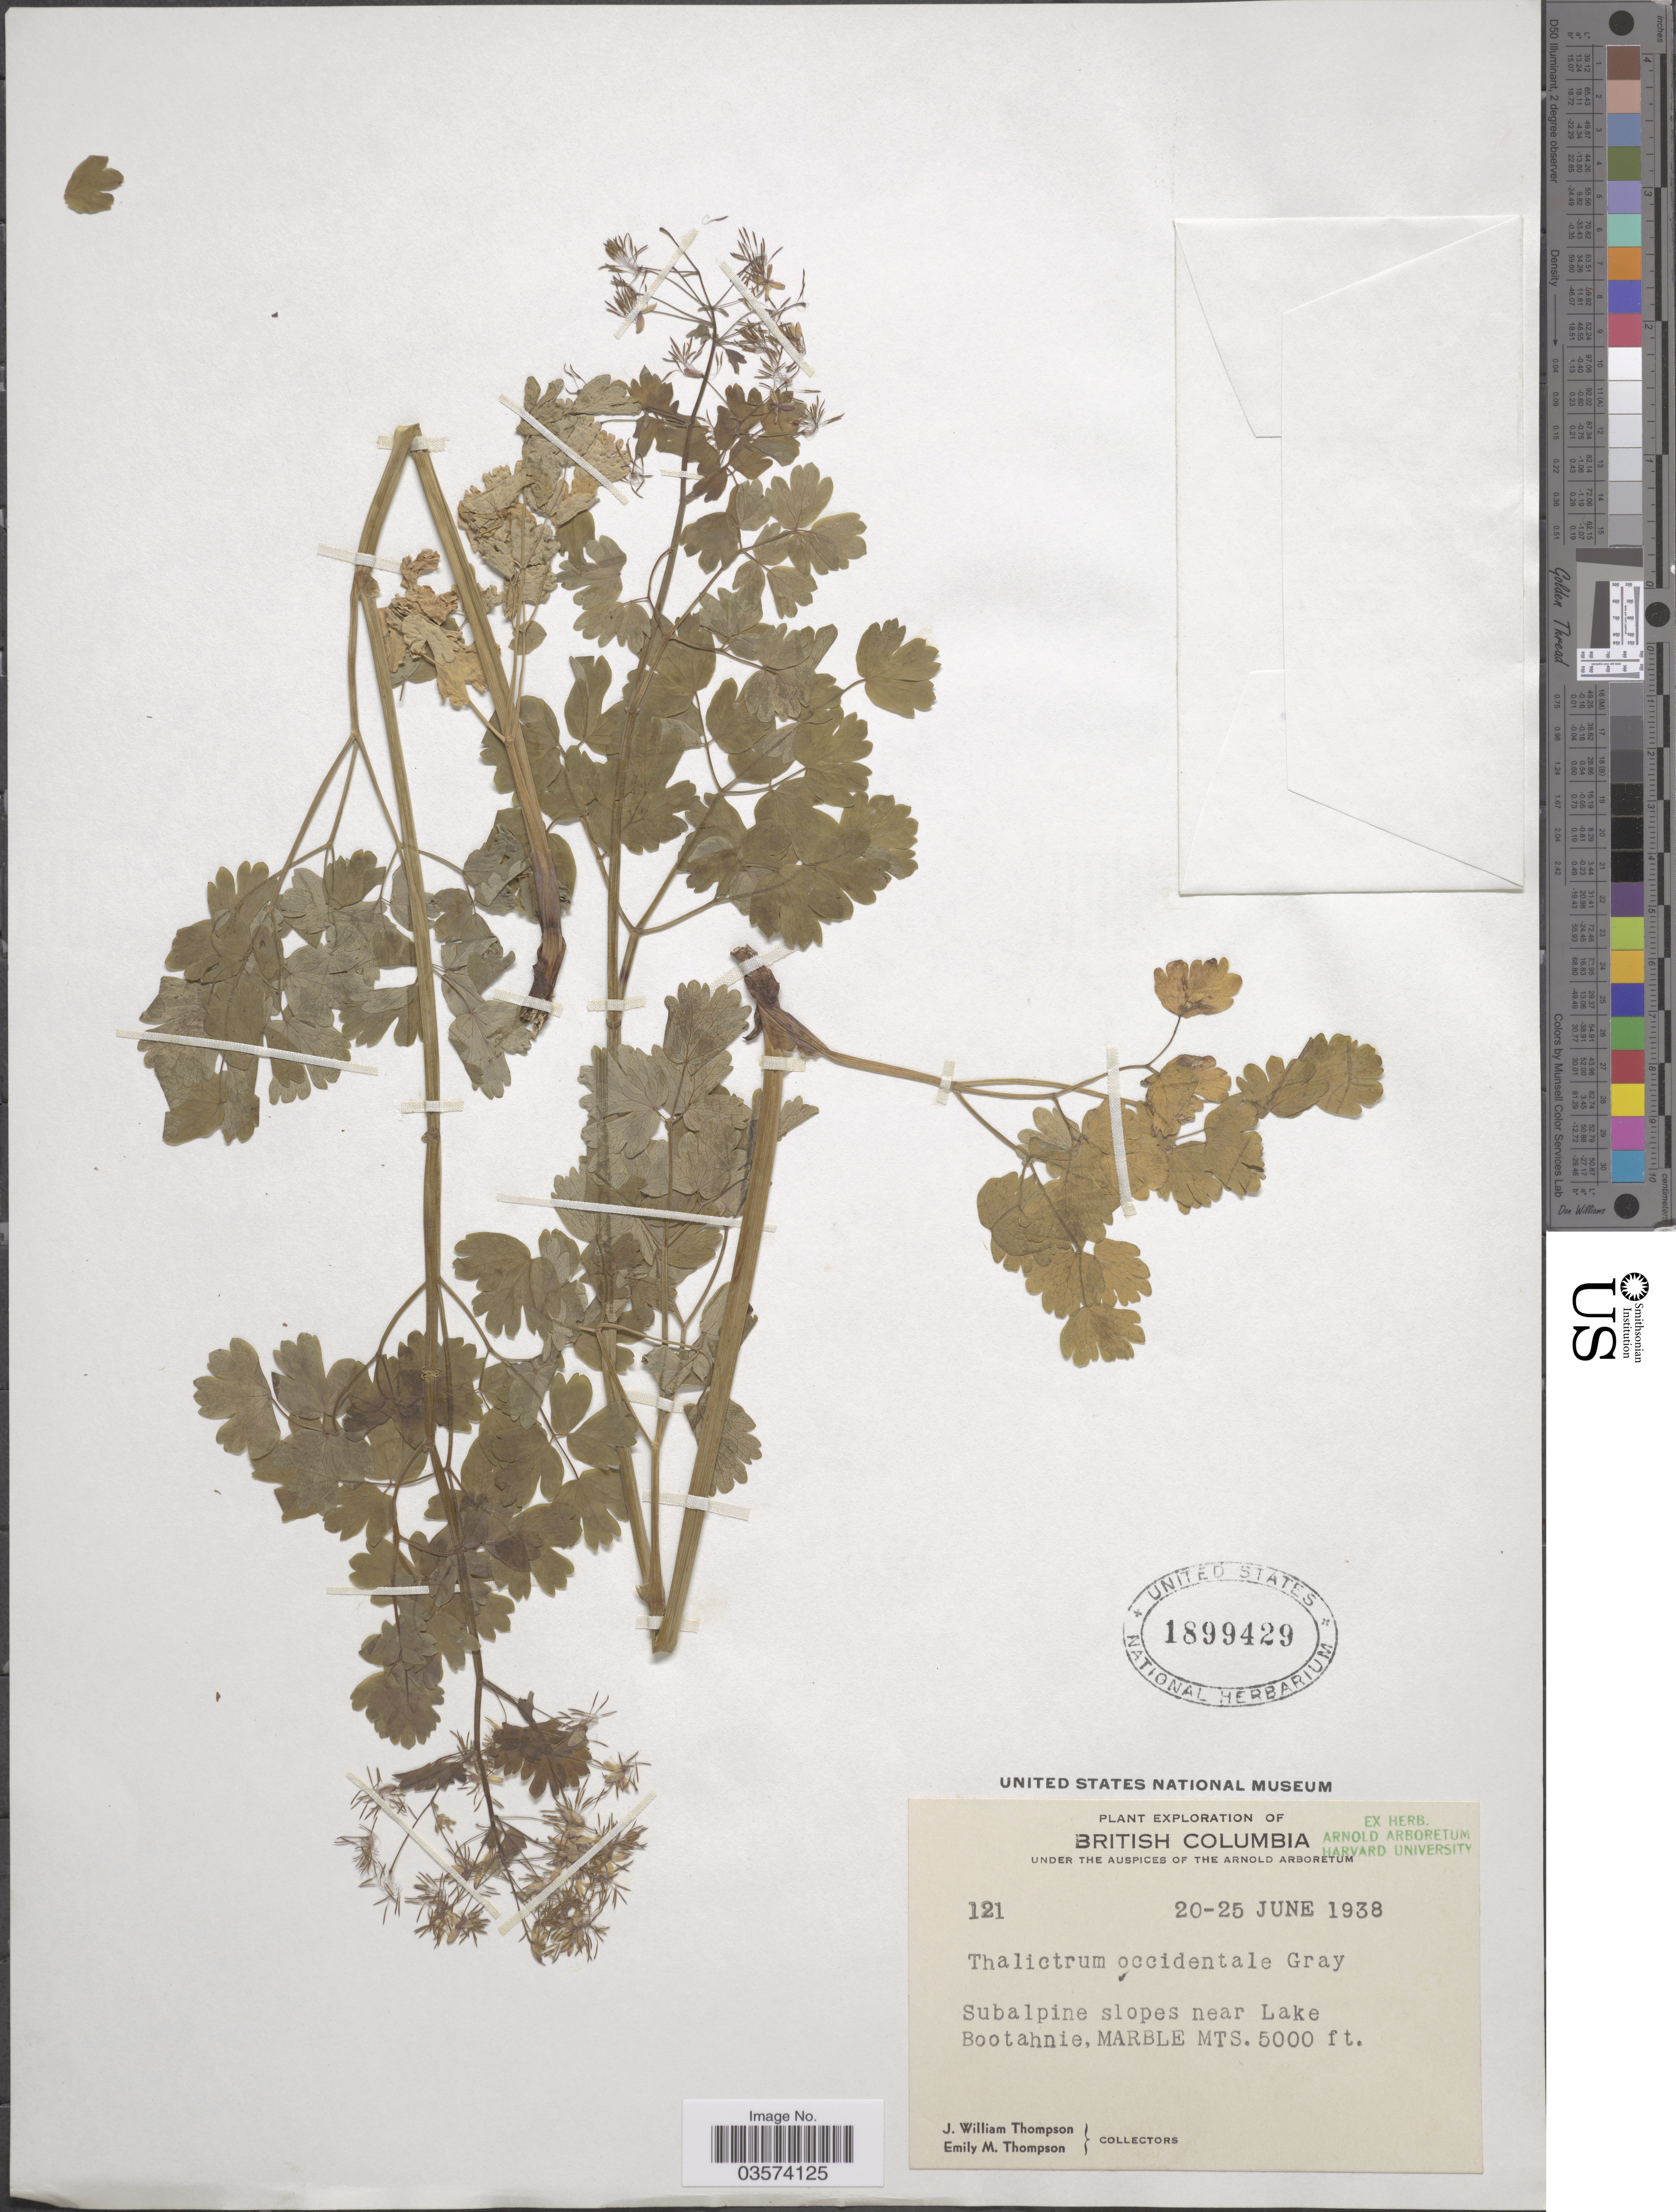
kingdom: Plantae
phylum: Tracheophyta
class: Magnoliopsida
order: Ranunculales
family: Ranunculaceae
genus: Thalictrum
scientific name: Thalictrum occidentale var. macounii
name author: B. Boivin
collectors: J. W. Thompson & E. M. Thompson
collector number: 121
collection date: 1938-06-20/1938-06-25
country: Canada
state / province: British Columbia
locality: Subalpine slopes near Lake Bootahnie, Marble Mts.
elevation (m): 1524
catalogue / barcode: US 1899429